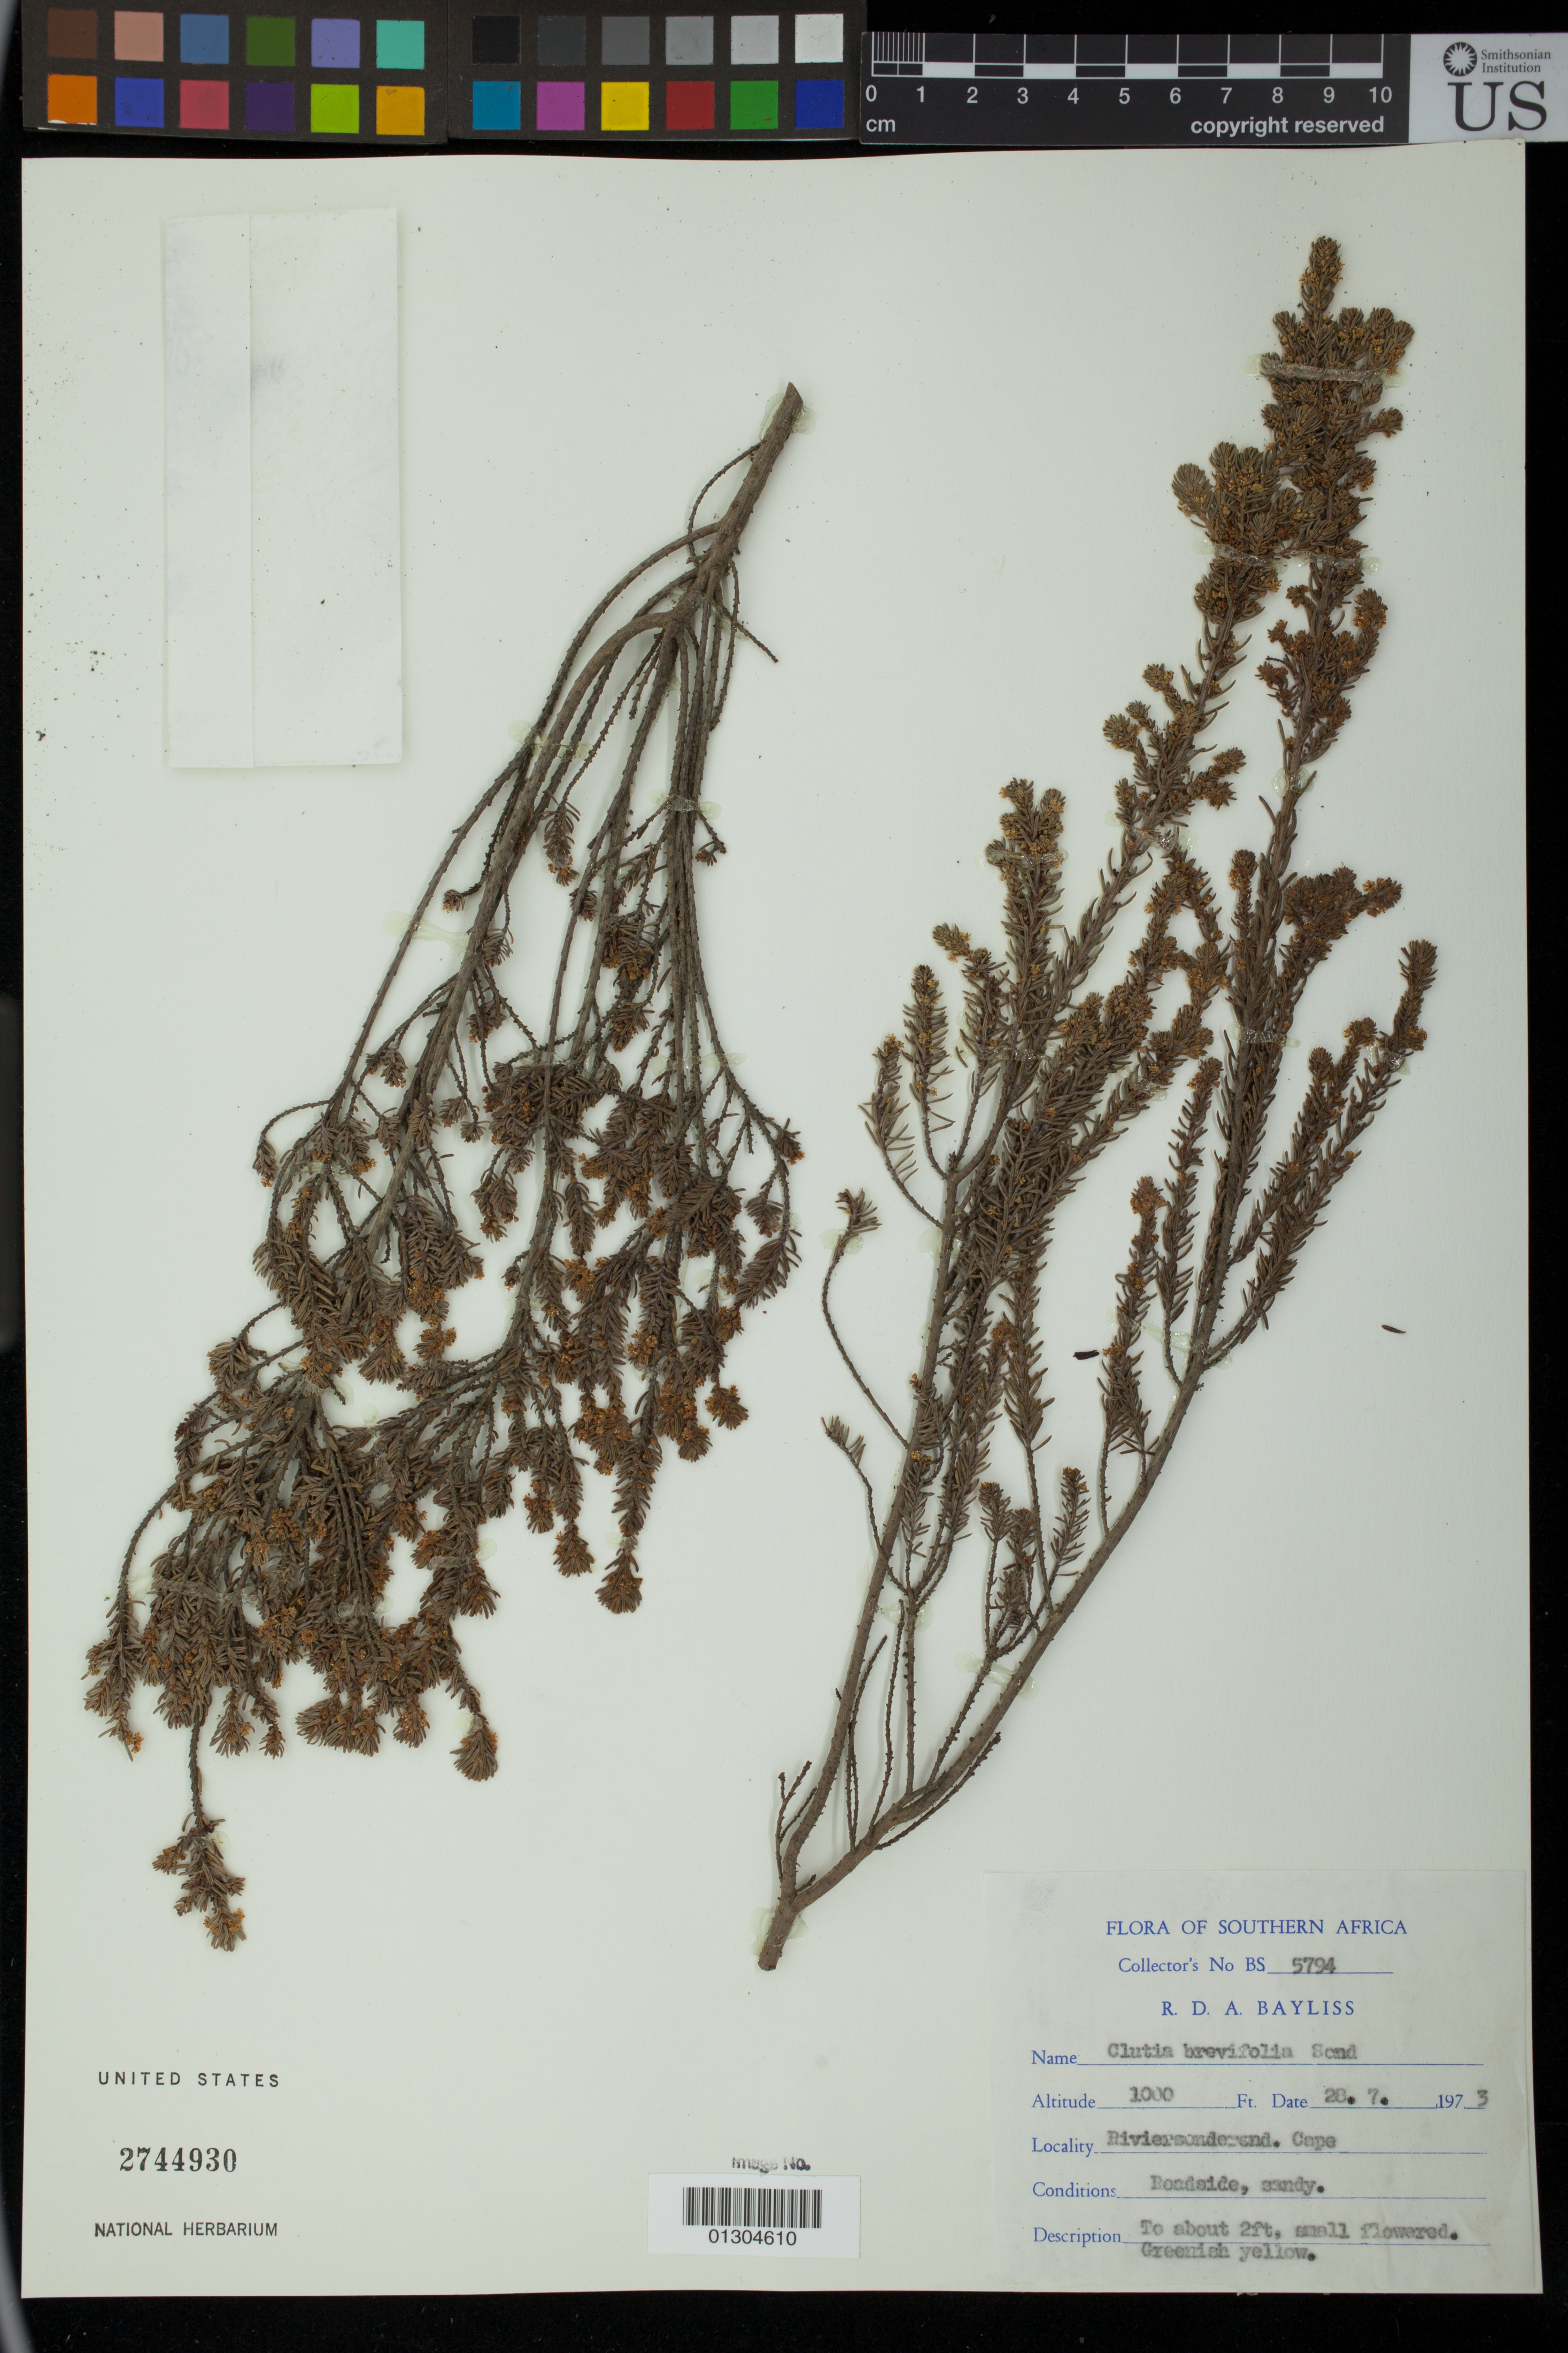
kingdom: Plantae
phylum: Tracheophyta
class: Magnoliopsida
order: Malpighiales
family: Peraceae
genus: Clutia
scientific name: Clutia brevifolia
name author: Sond.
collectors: R. D. Bayliss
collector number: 5794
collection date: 1973-07-28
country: South Africa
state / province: Western Cape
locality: Riviersonderend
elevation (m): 305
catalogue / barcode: US 2744930